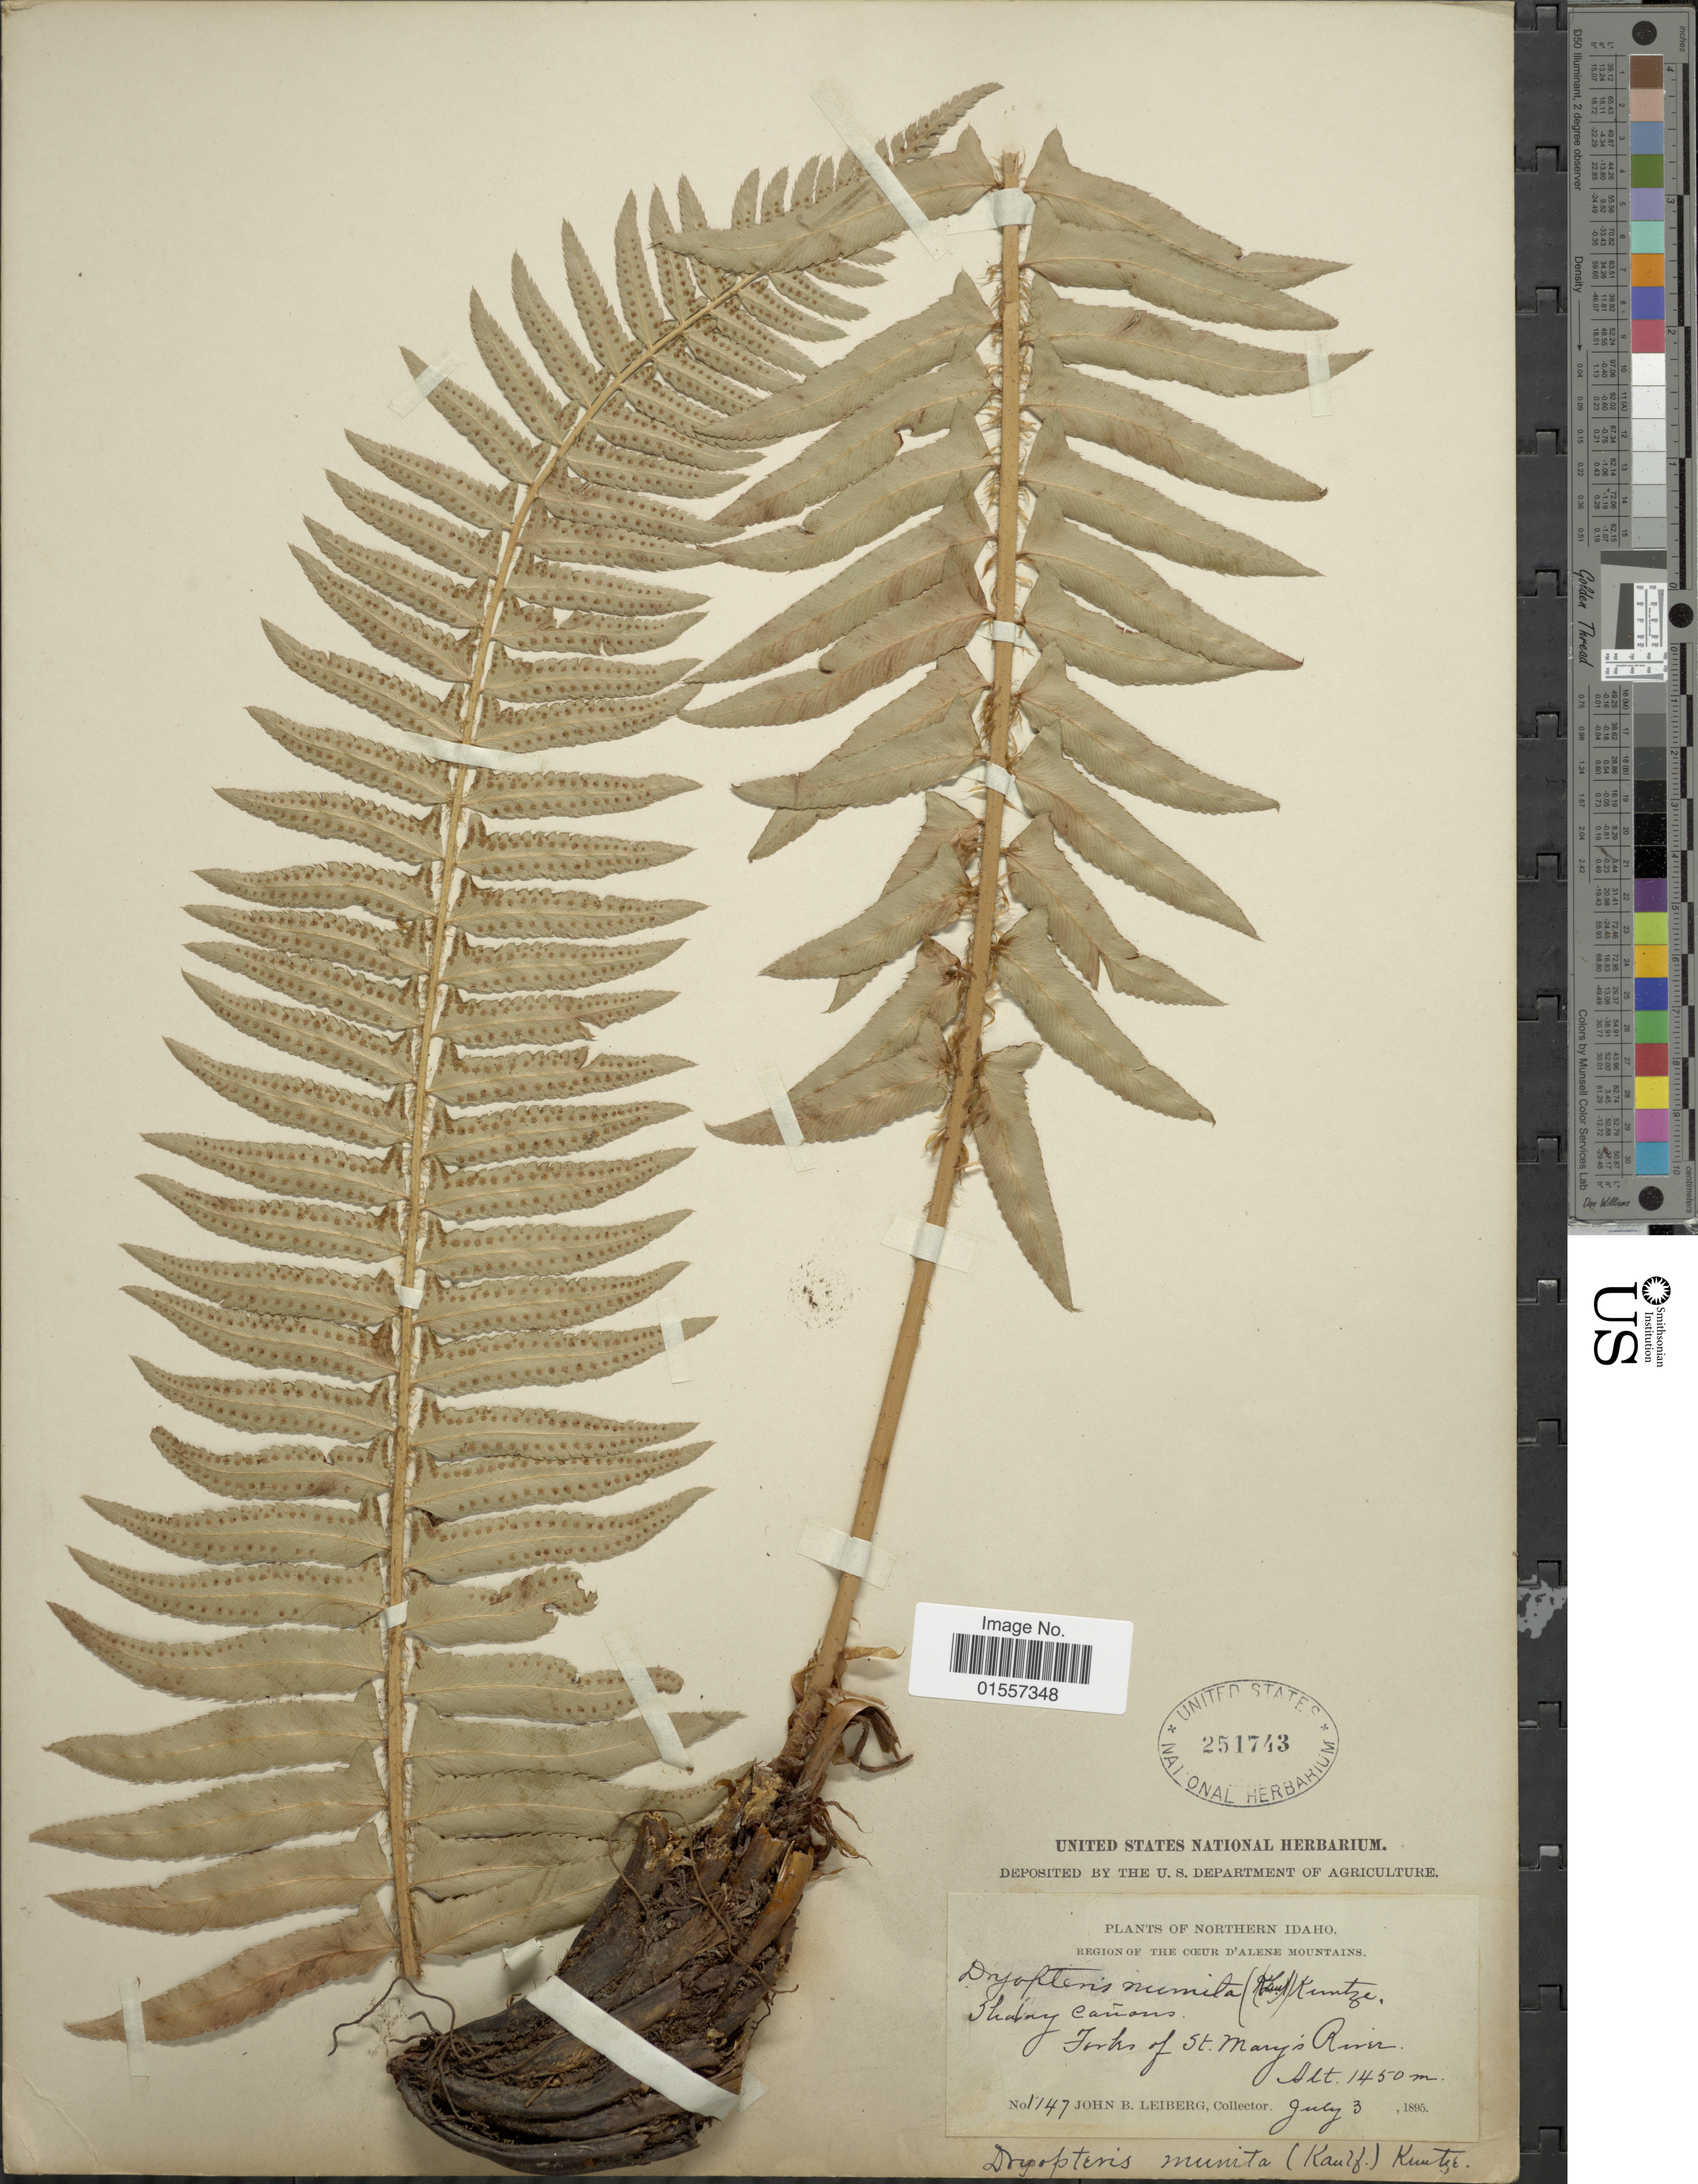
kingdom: Plantae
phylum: Tracheophyta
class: Polypodiopsida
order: Polypodiales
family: Dryopteridaceae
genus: Polystichum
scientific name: Polystichum munitum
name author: (Kaulf.) C. Presl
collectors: J. B. Leiberg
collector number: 1147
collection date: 1895-07-03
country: United States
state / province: Idaho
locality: Region of the Coeur D'Alene mountains, Northern Idaho, Yorks of St. Marys Riv.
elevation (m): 1450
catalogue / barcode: US 251743